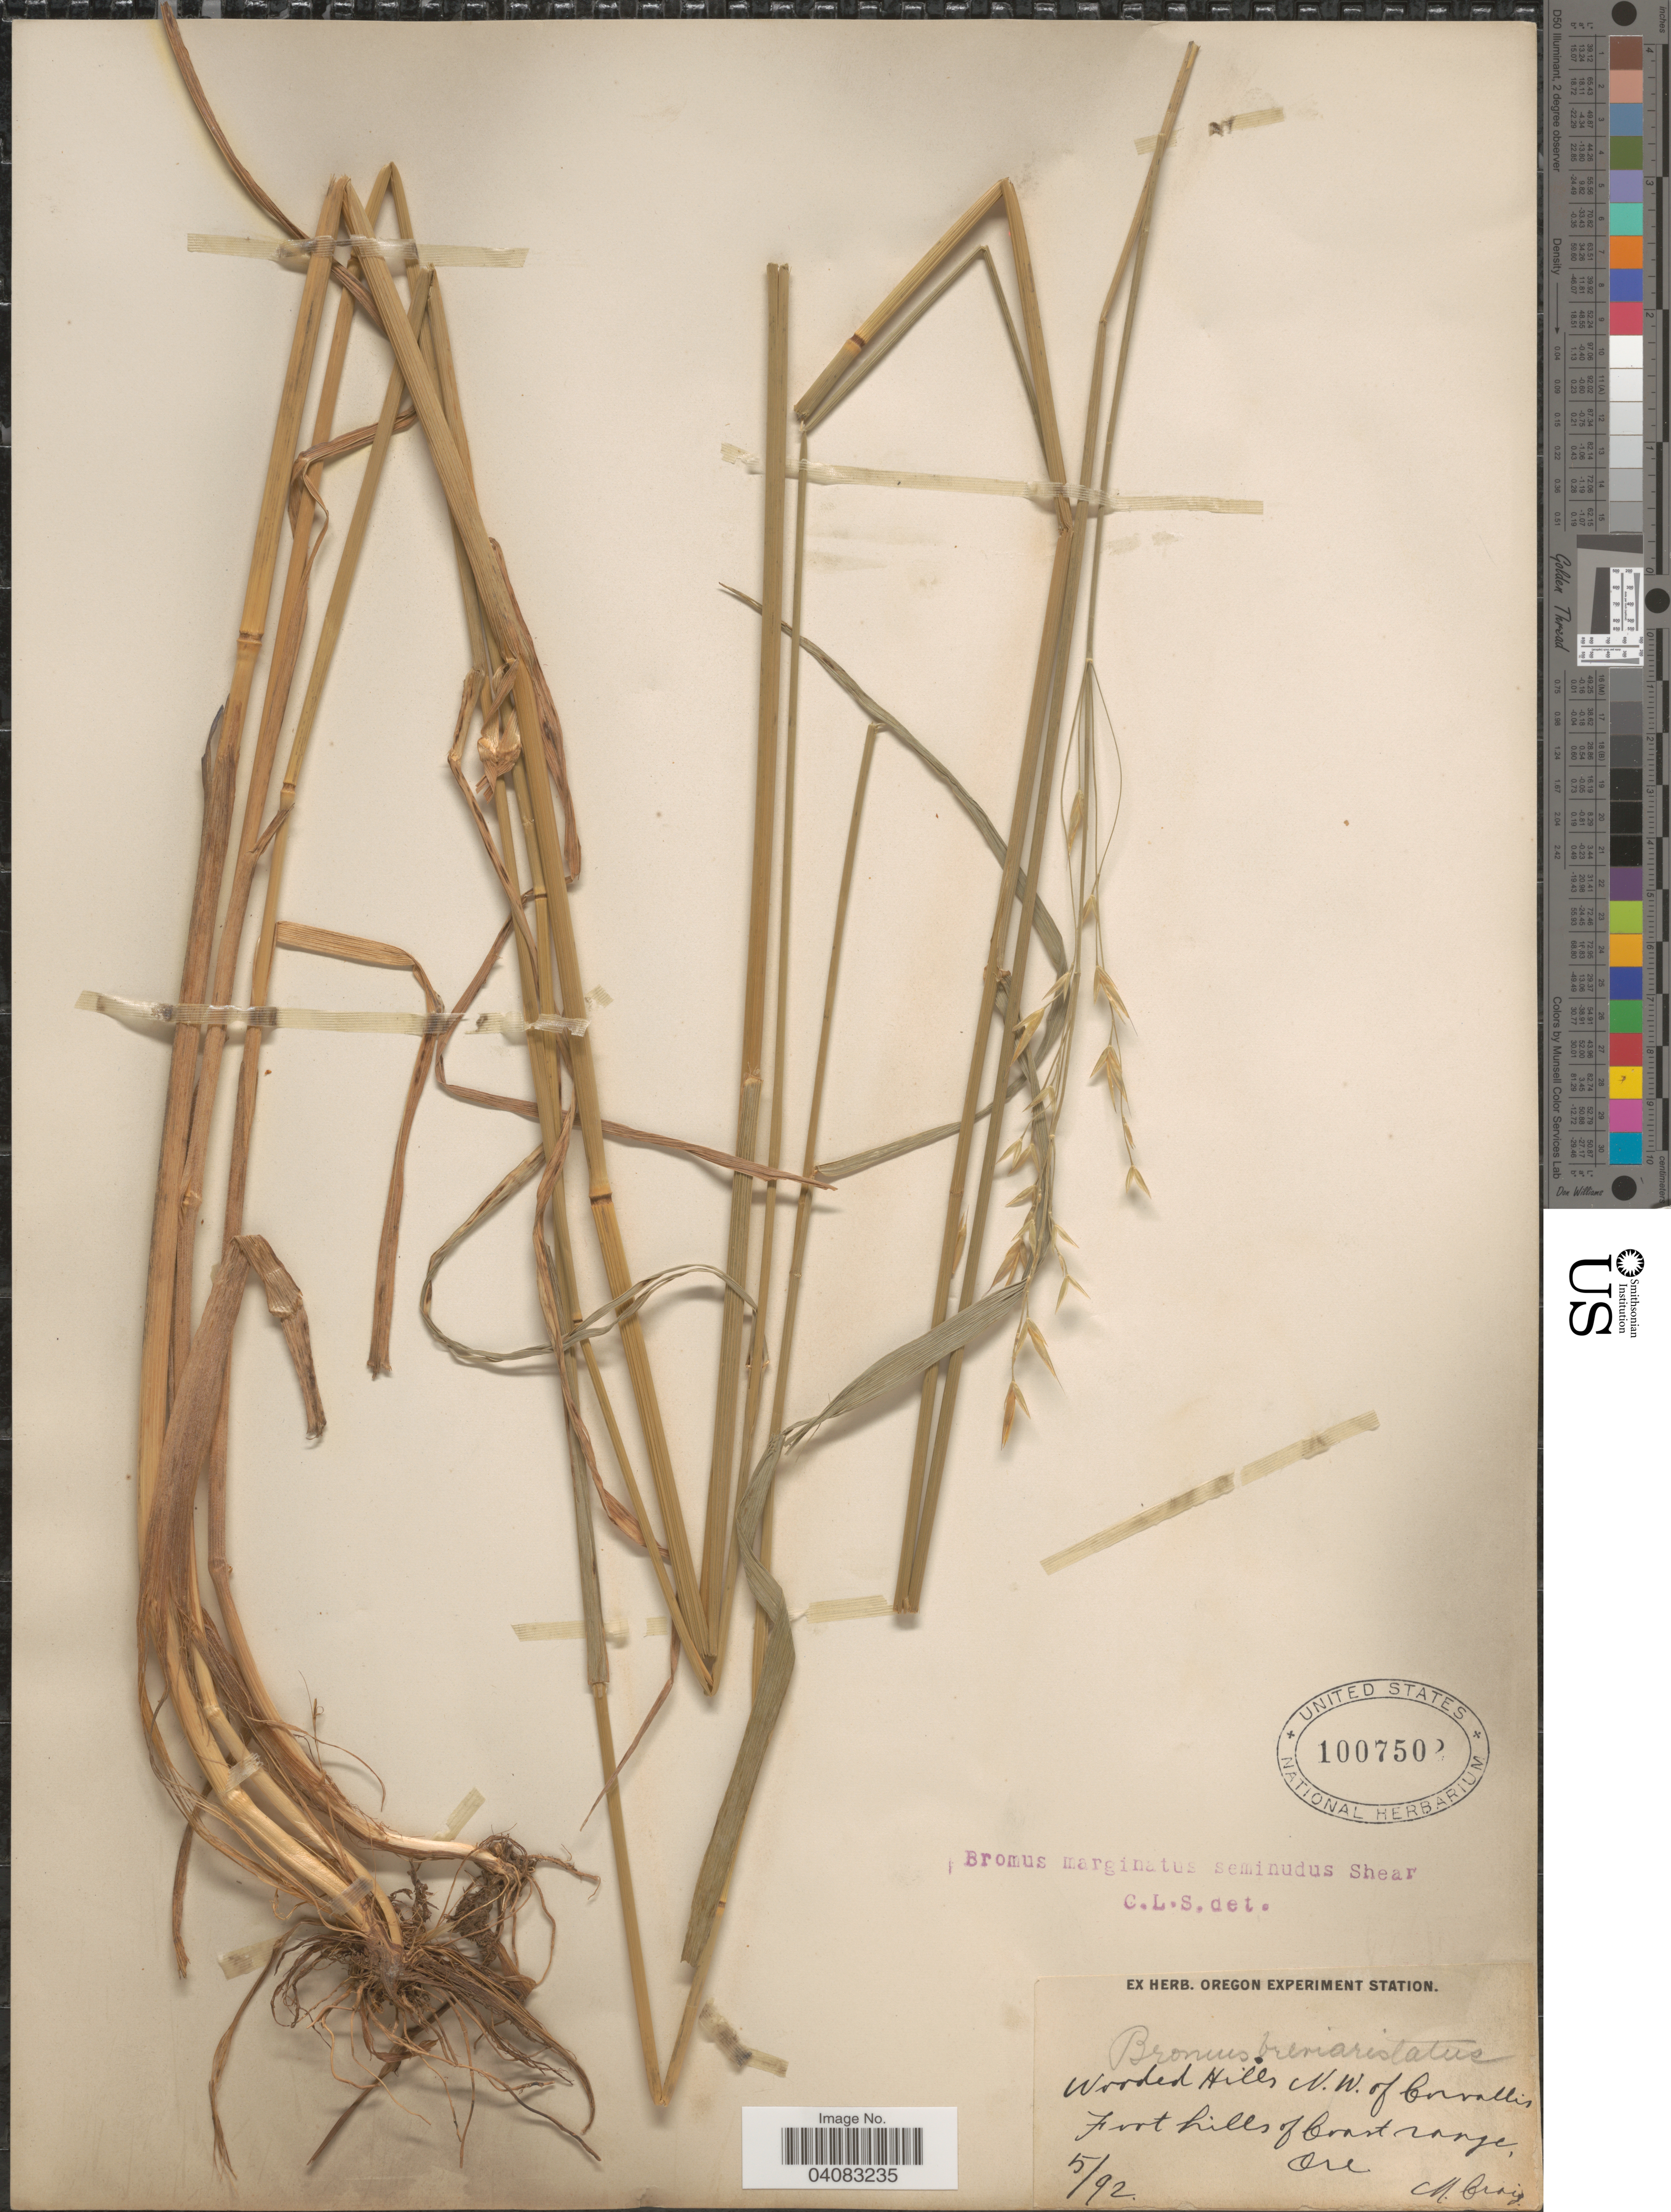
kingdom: Plantae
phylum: Tracheophyta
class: Liliopsida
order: Poales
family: Poaceae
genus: Bromus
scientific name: Bromus marginatus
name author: Nees ex Steud.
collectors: M. Craig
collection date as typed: Transcribed d/m/y: /5/92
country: United States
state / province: Oregon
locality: Wooded Hills N.W. of Corvallis Fort hills of Coast range.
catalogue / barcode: US 1007502